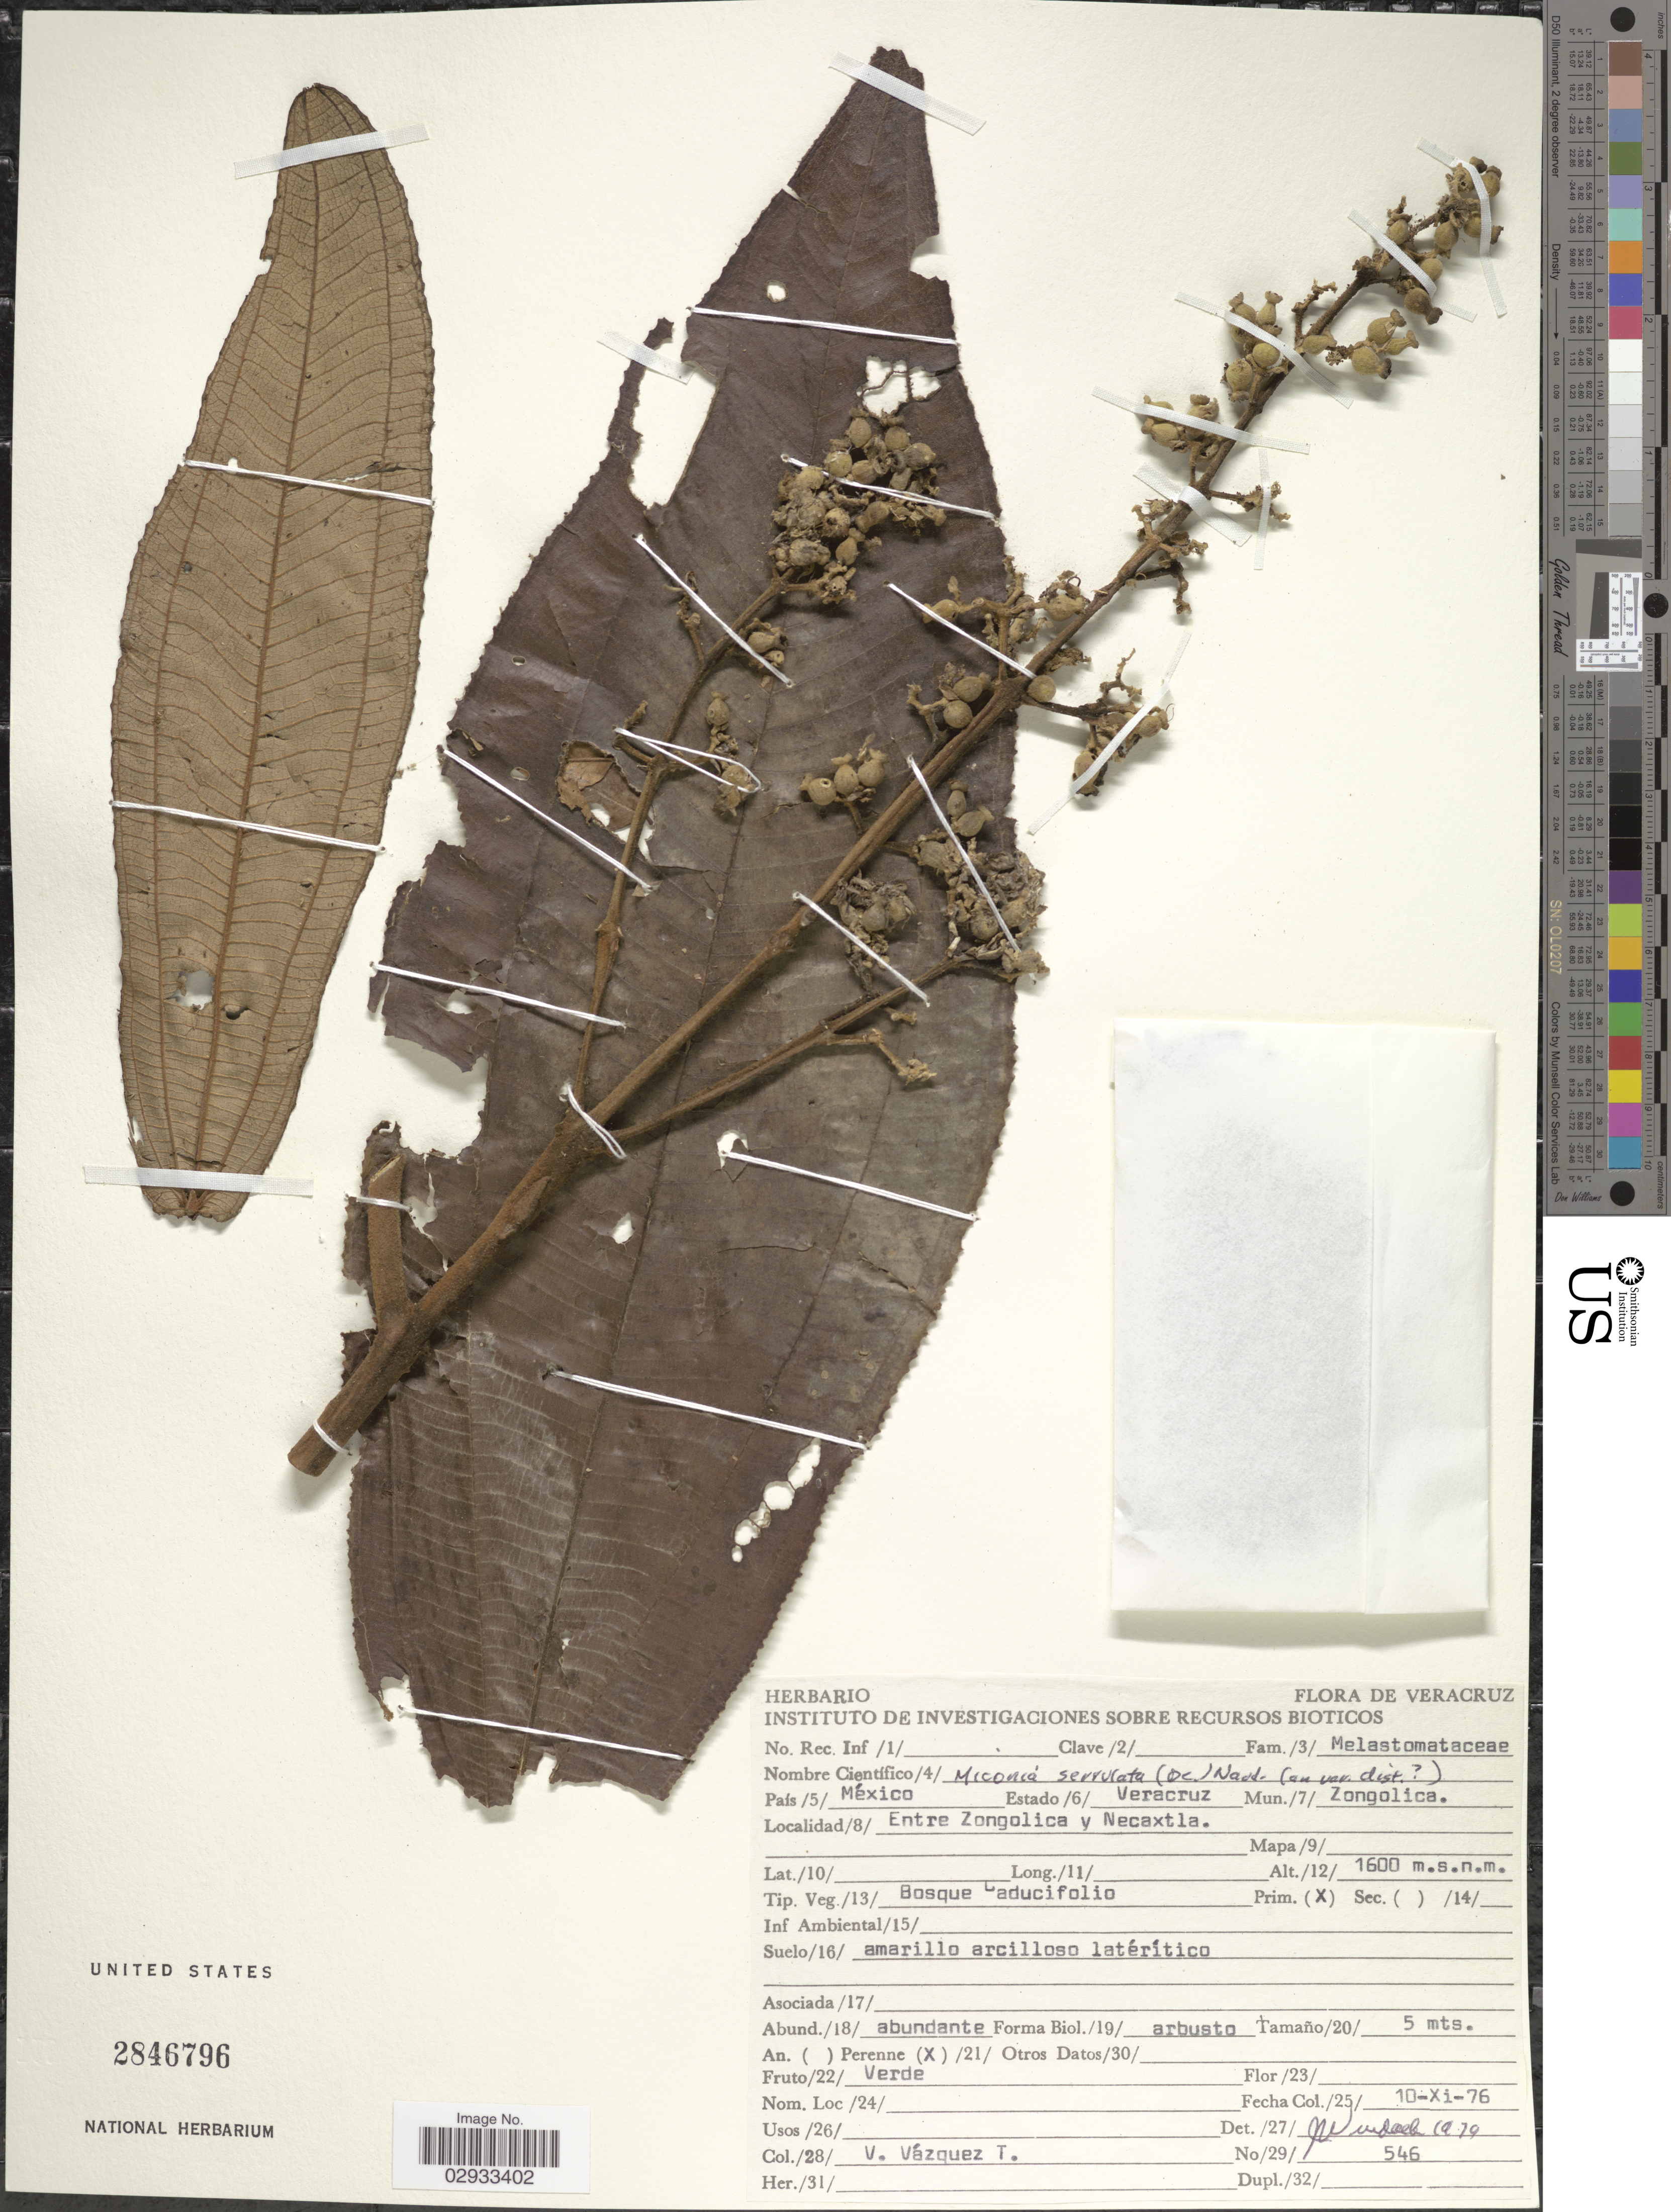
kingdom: Plantae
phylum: Tracheophyta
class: Magnoliopsida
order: Myrtales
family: Melastomataceae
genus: Miconia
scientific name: Miconia serrulata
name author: (DC.) Naudin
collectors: V. Vázquez T.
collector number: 546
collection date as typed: Transcribed d/m/y: 10/11/76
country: Mexico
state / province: Veracruz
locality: Estado Veracruz. Mun. Zongolica. Entre Zongolica y Nacaxtla.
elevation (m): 1600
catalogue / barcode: US 2846796